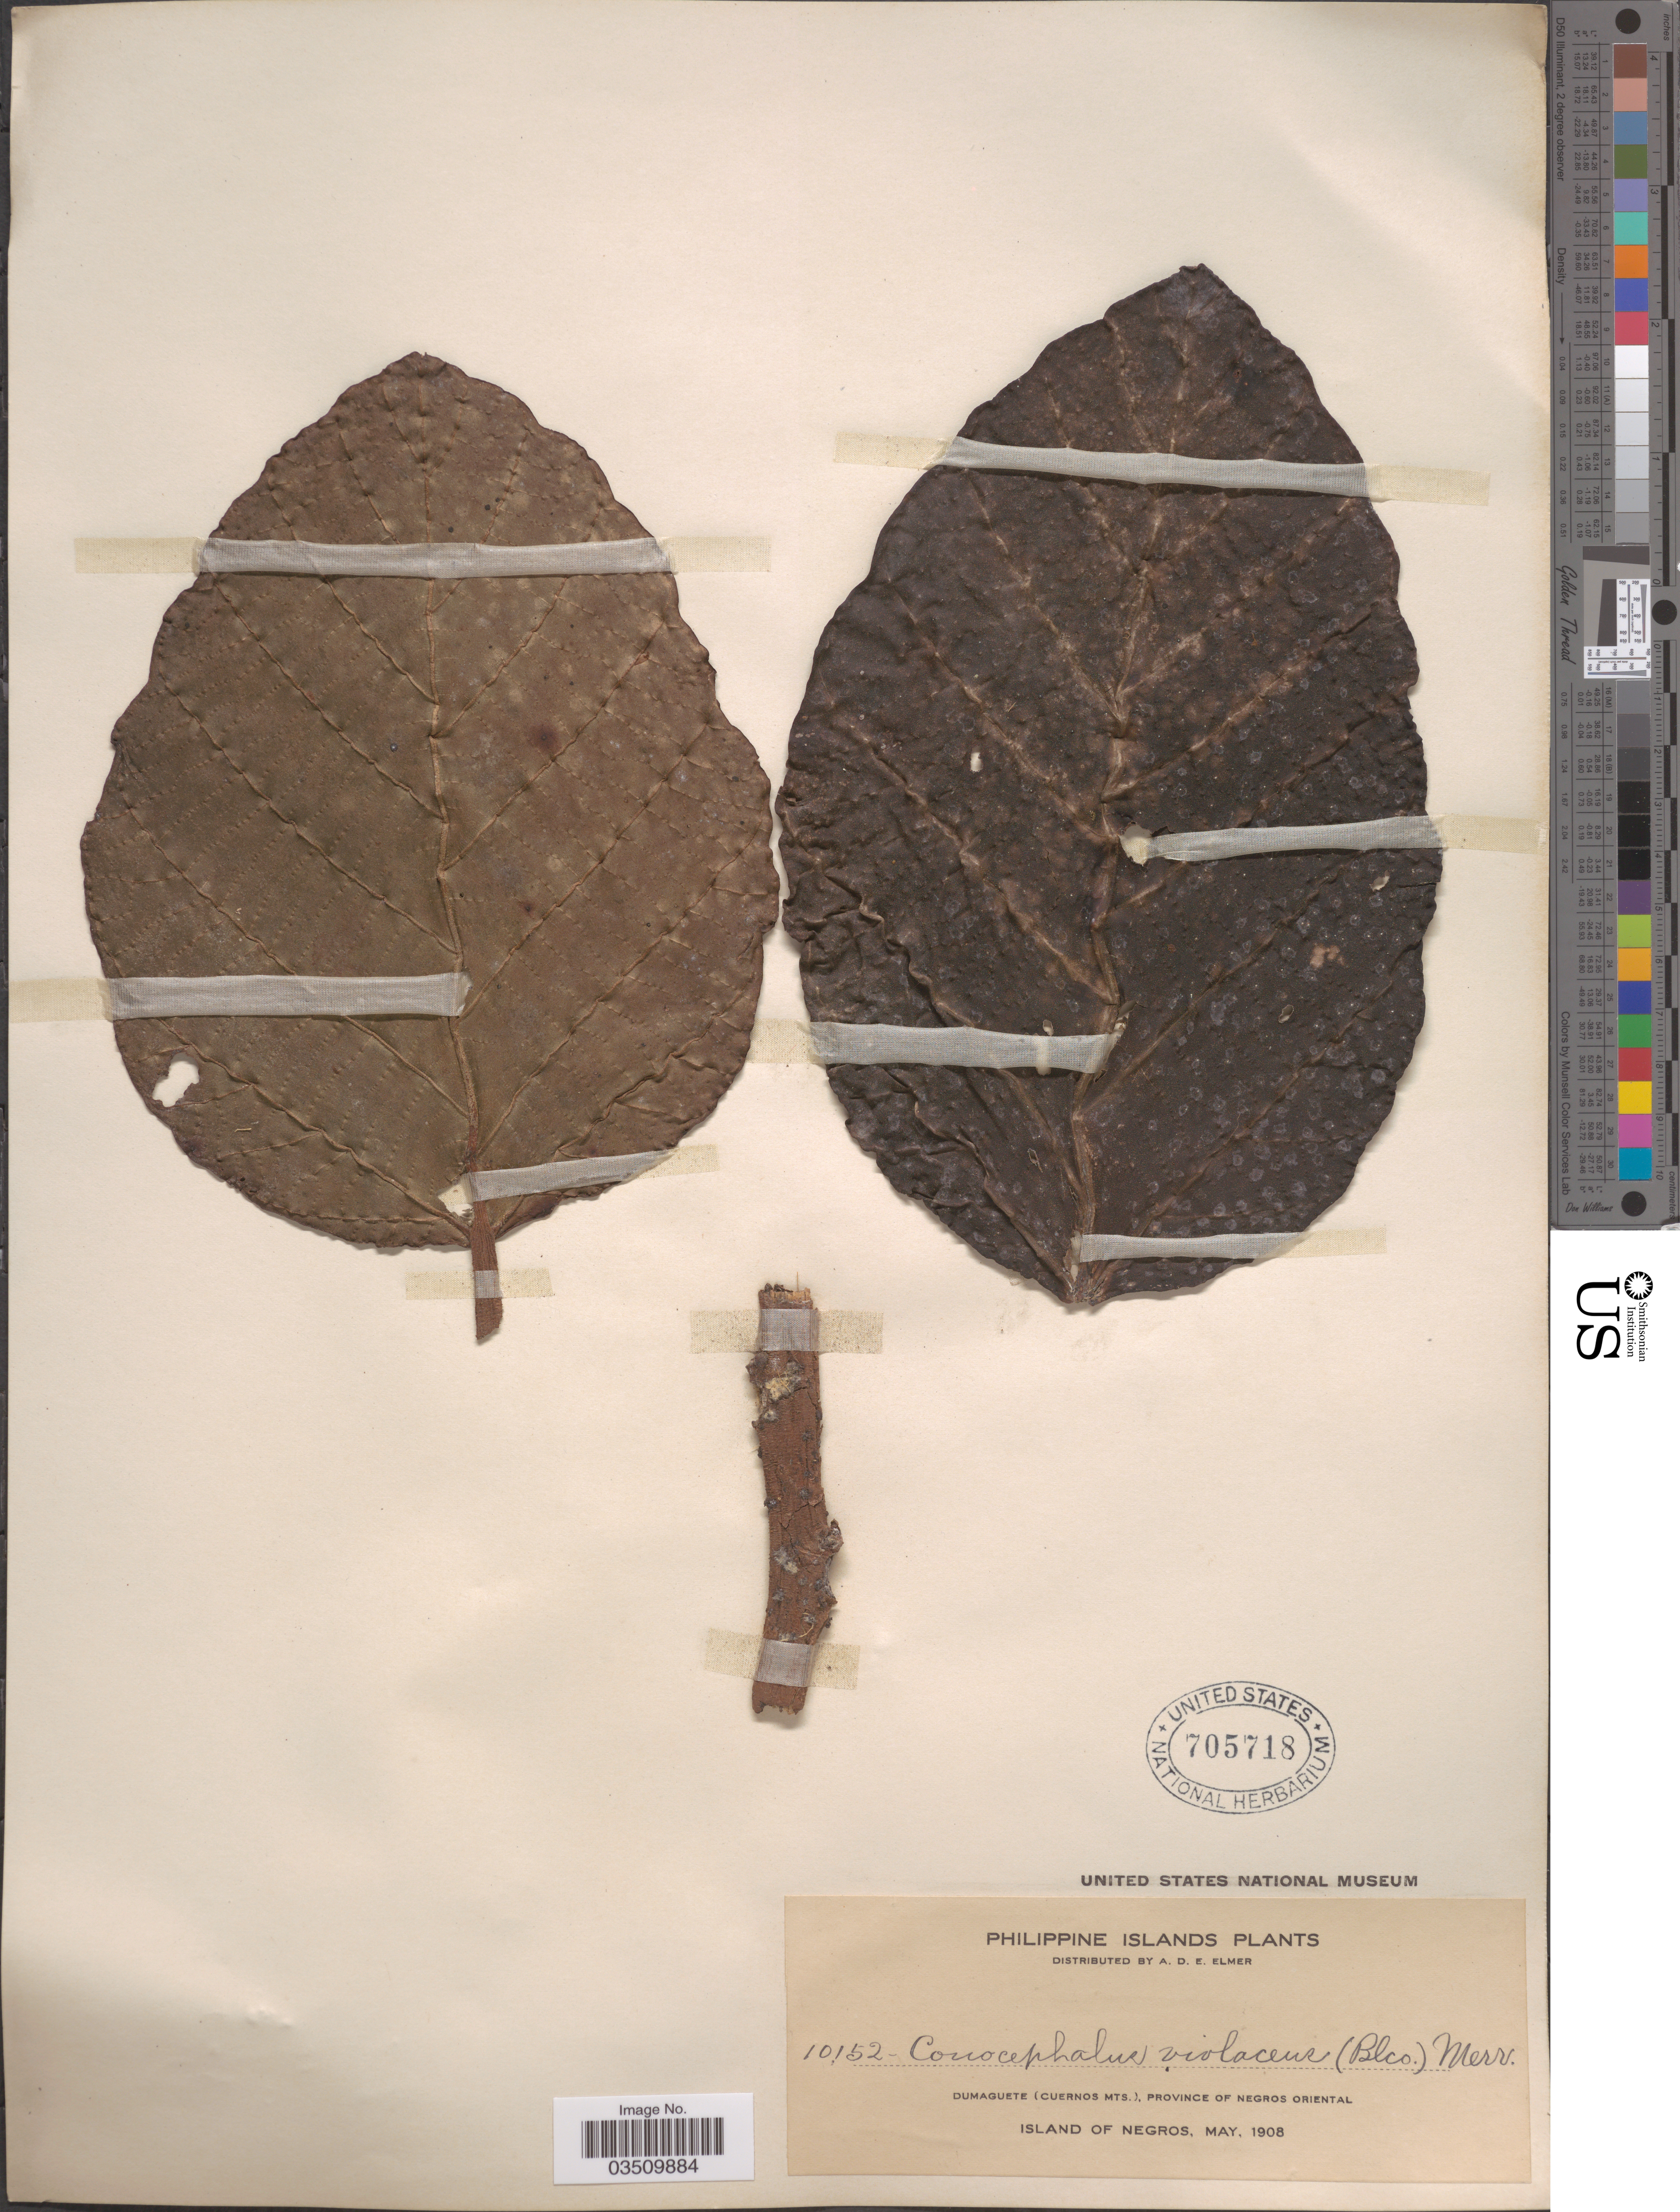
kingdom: Plantae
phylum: Tracheophyta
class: Magnoliopsida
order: Rosales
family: Urticaceae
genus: Poikilospermum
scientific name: Poikilospermum suaveolens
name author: (Blume) Merr.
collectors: A. D. E. Elmer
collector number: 10152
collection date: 1908-05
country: Philippines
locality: Philippine Islands. Dumaguete (Cuernos Mts.), Province of Negros Oriental. Island of Negros.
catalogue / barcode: US 705718